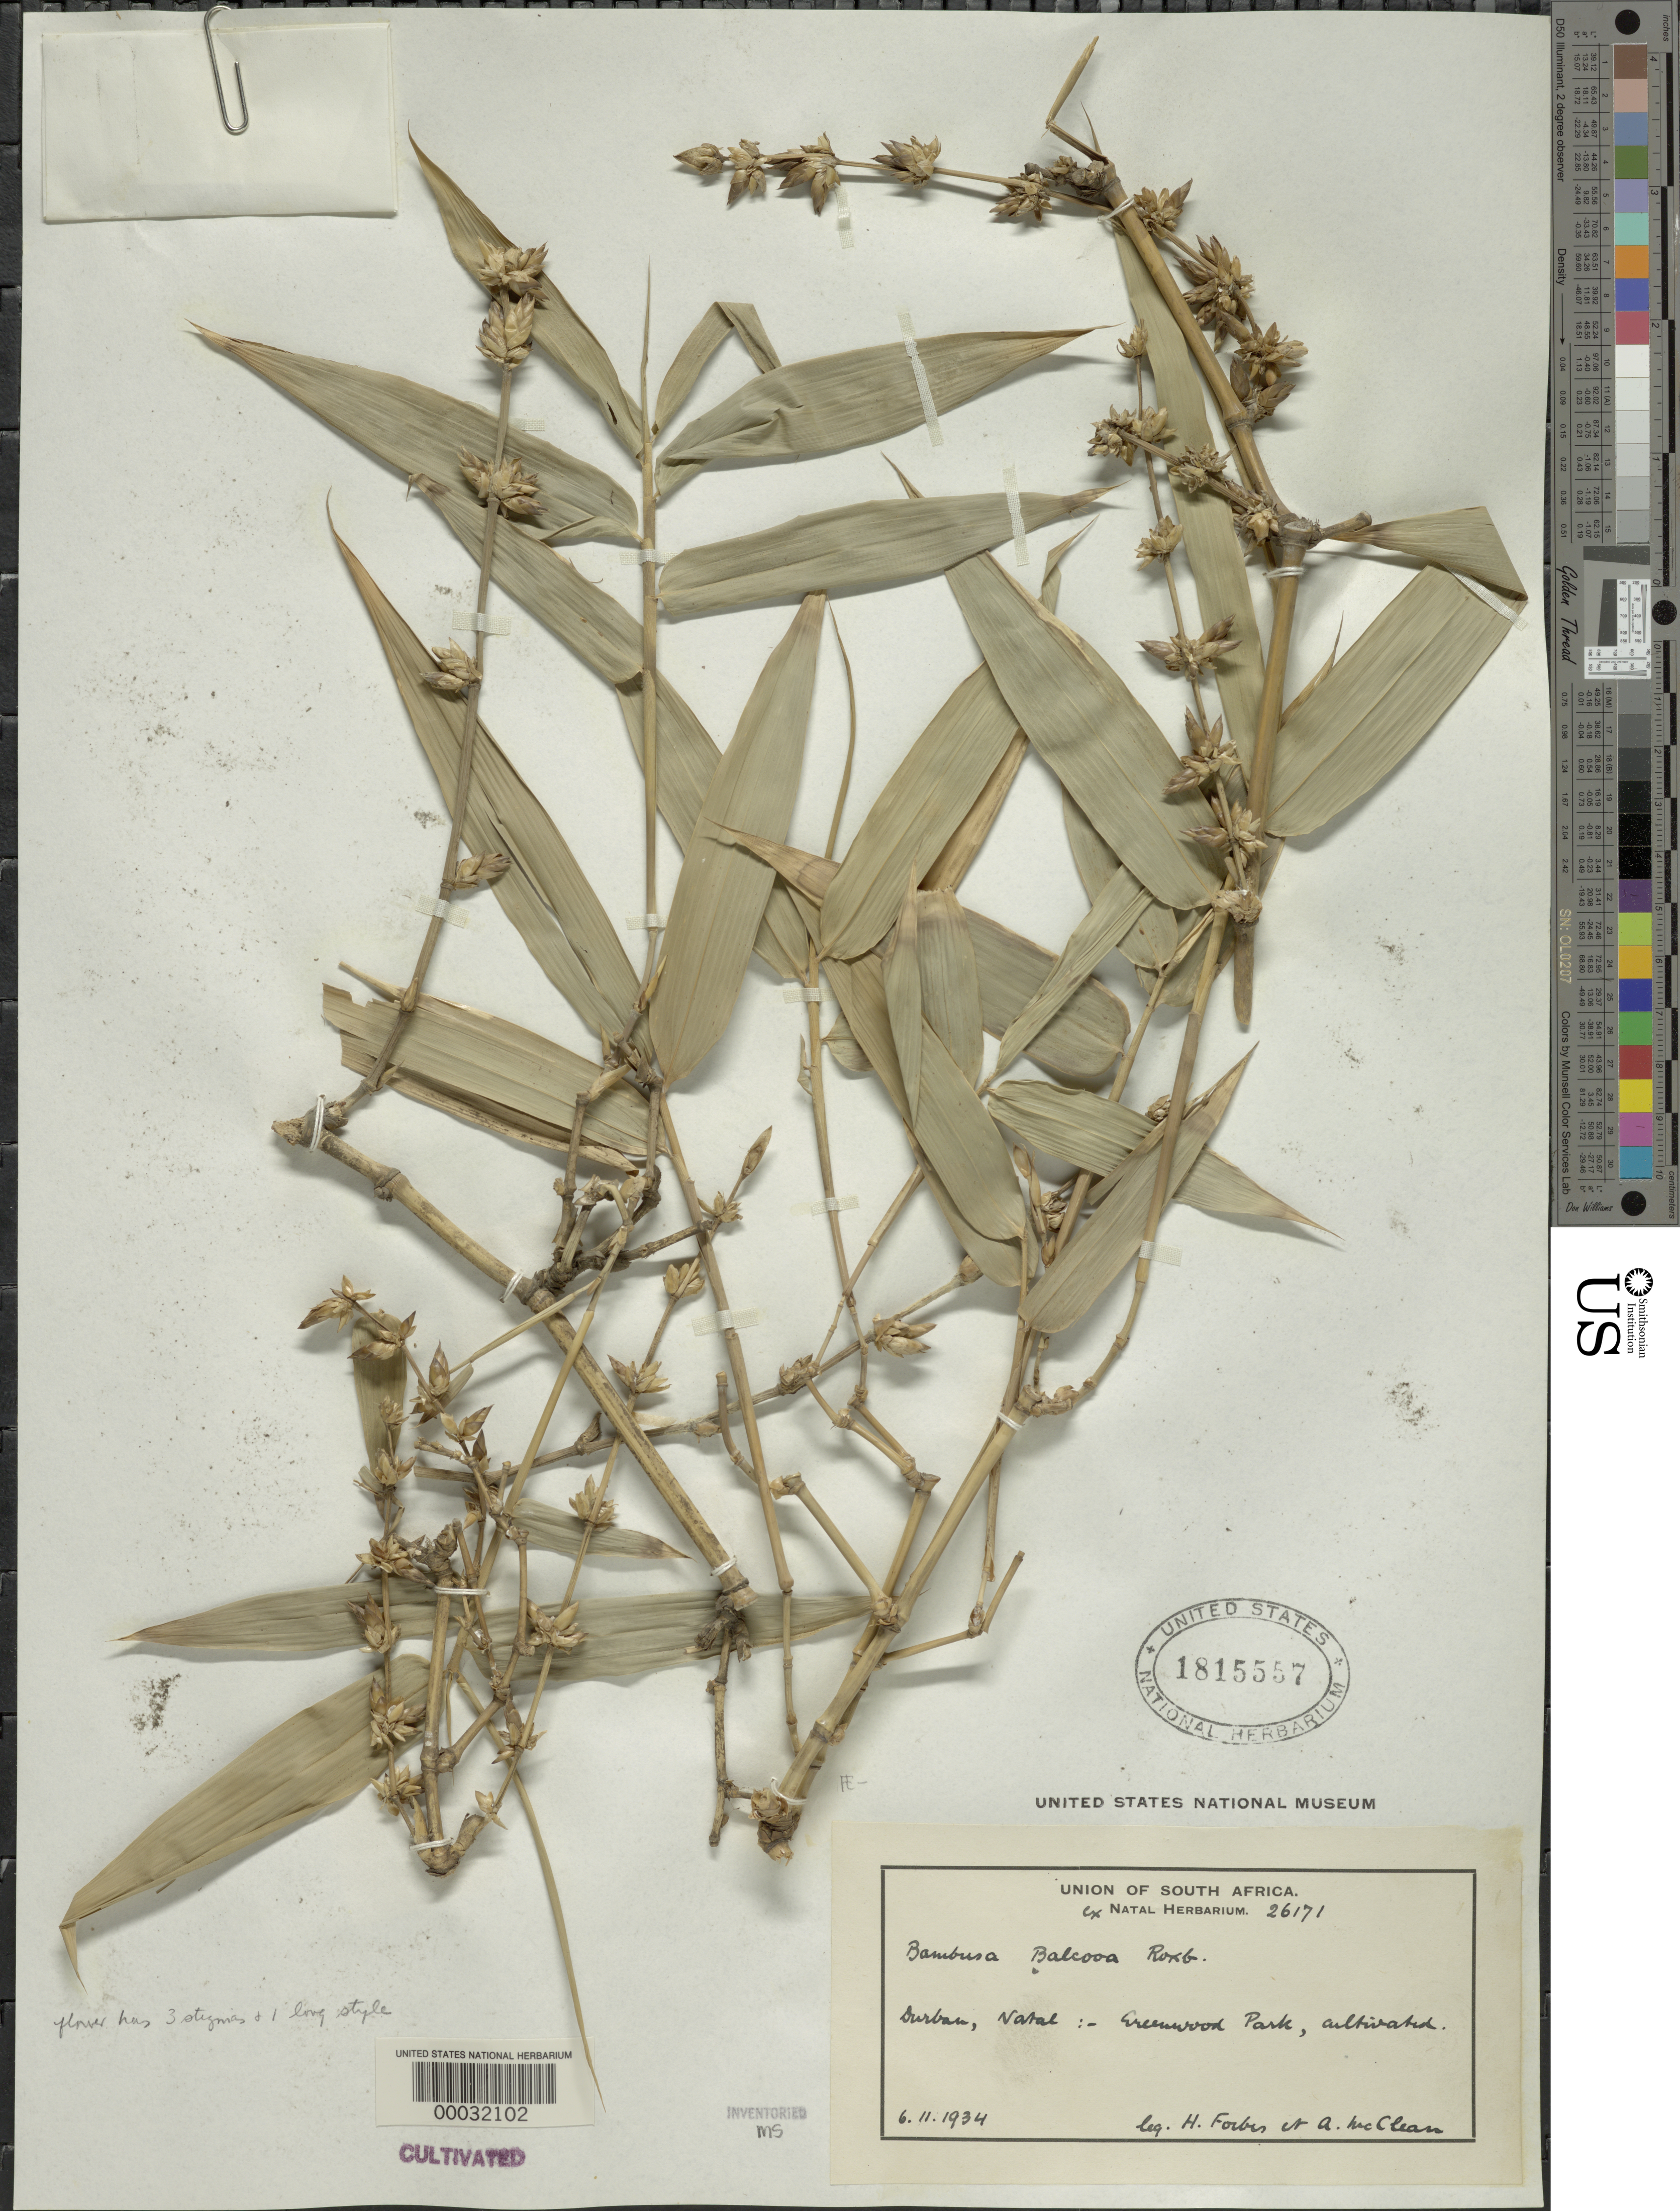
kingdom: Plantae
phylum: Tracheophyta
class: Liliopsida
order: Poales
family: Poaceae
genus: Bambusa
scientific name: Bambusa balcooa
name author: Roxb.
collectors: H. Forbes & A. McClean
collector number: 26171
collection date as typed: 06 Nov 1934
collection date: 1934-11-06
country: South Africa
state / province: KwaZulu-Natal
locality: Greenwood park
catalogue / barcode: US 1815557